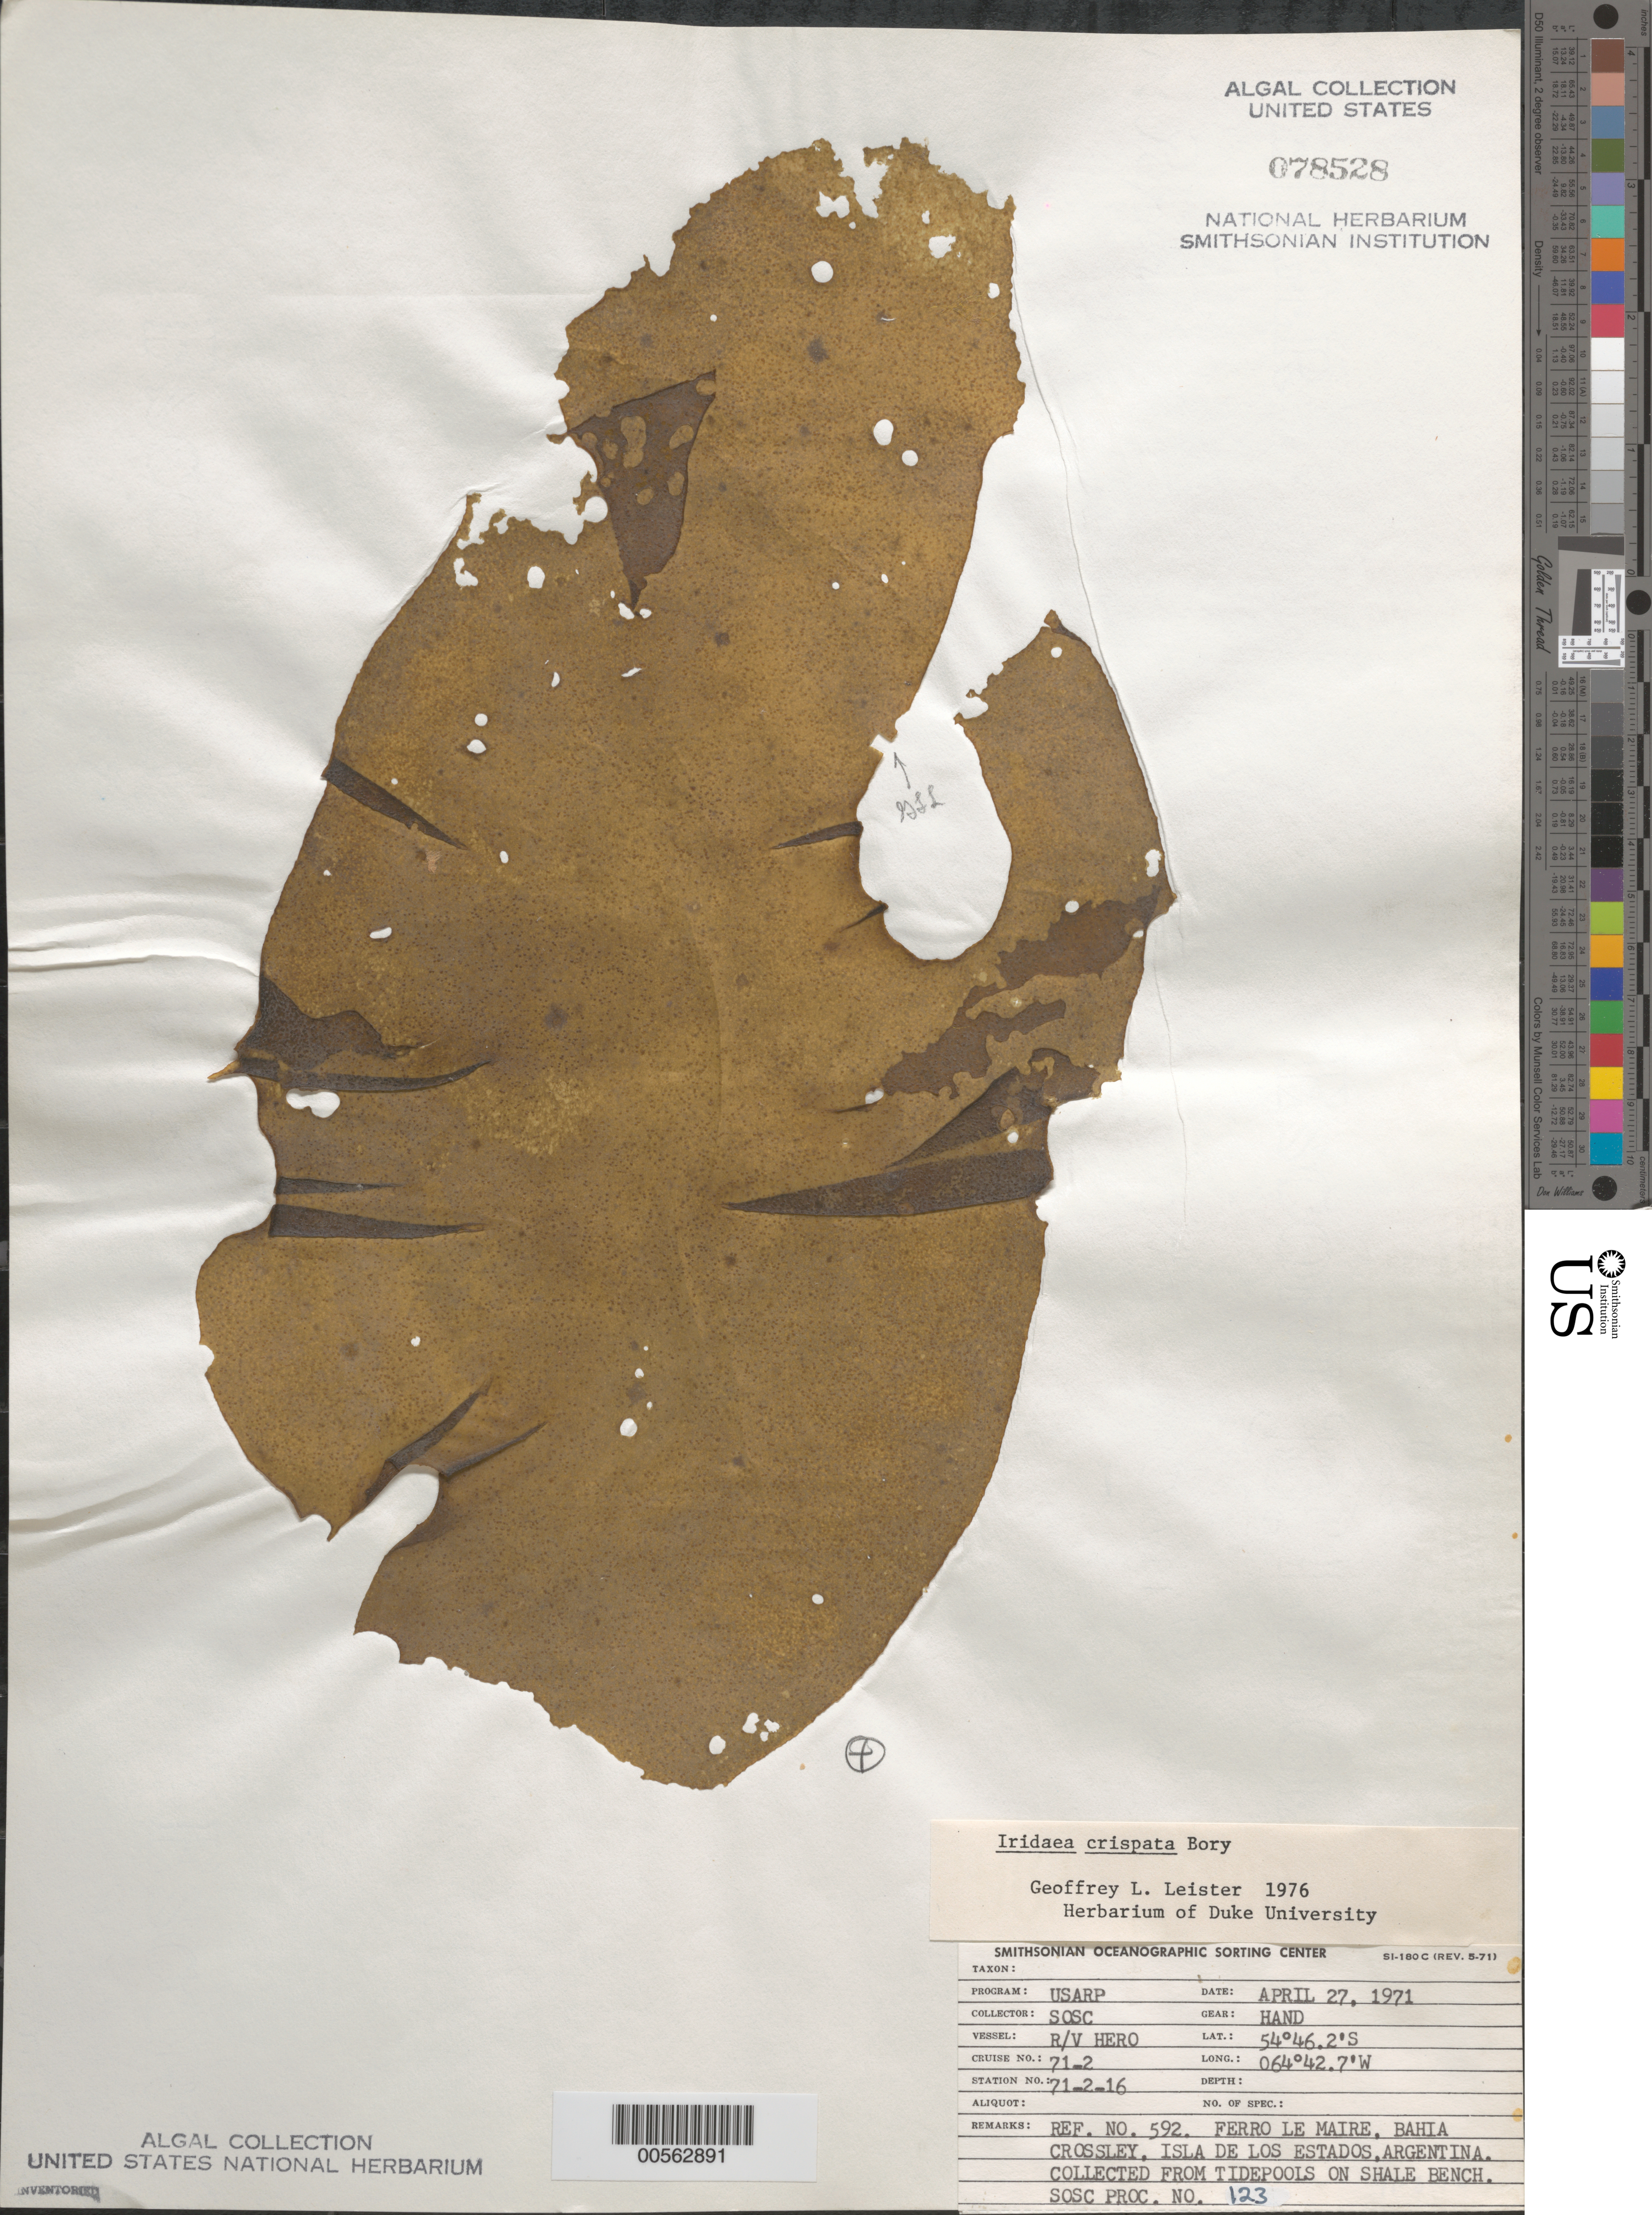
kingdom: Plantae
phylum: Rhodophyta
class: Florideophyceae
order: Gigartinales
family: Gigartinaceae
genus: Sarcothalia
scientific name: Sarcothalia crispata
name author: (Bory) Leister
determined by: Algae name updating Project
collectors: SOSC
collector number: Station 71-2-16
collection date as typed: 27 Apr 1969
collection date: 1969-04-27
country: Argentina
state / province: Tierra del Fuego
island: Isla de los Estados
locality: Ferro le Maire, Bahia Crossley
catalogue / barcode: US 78528